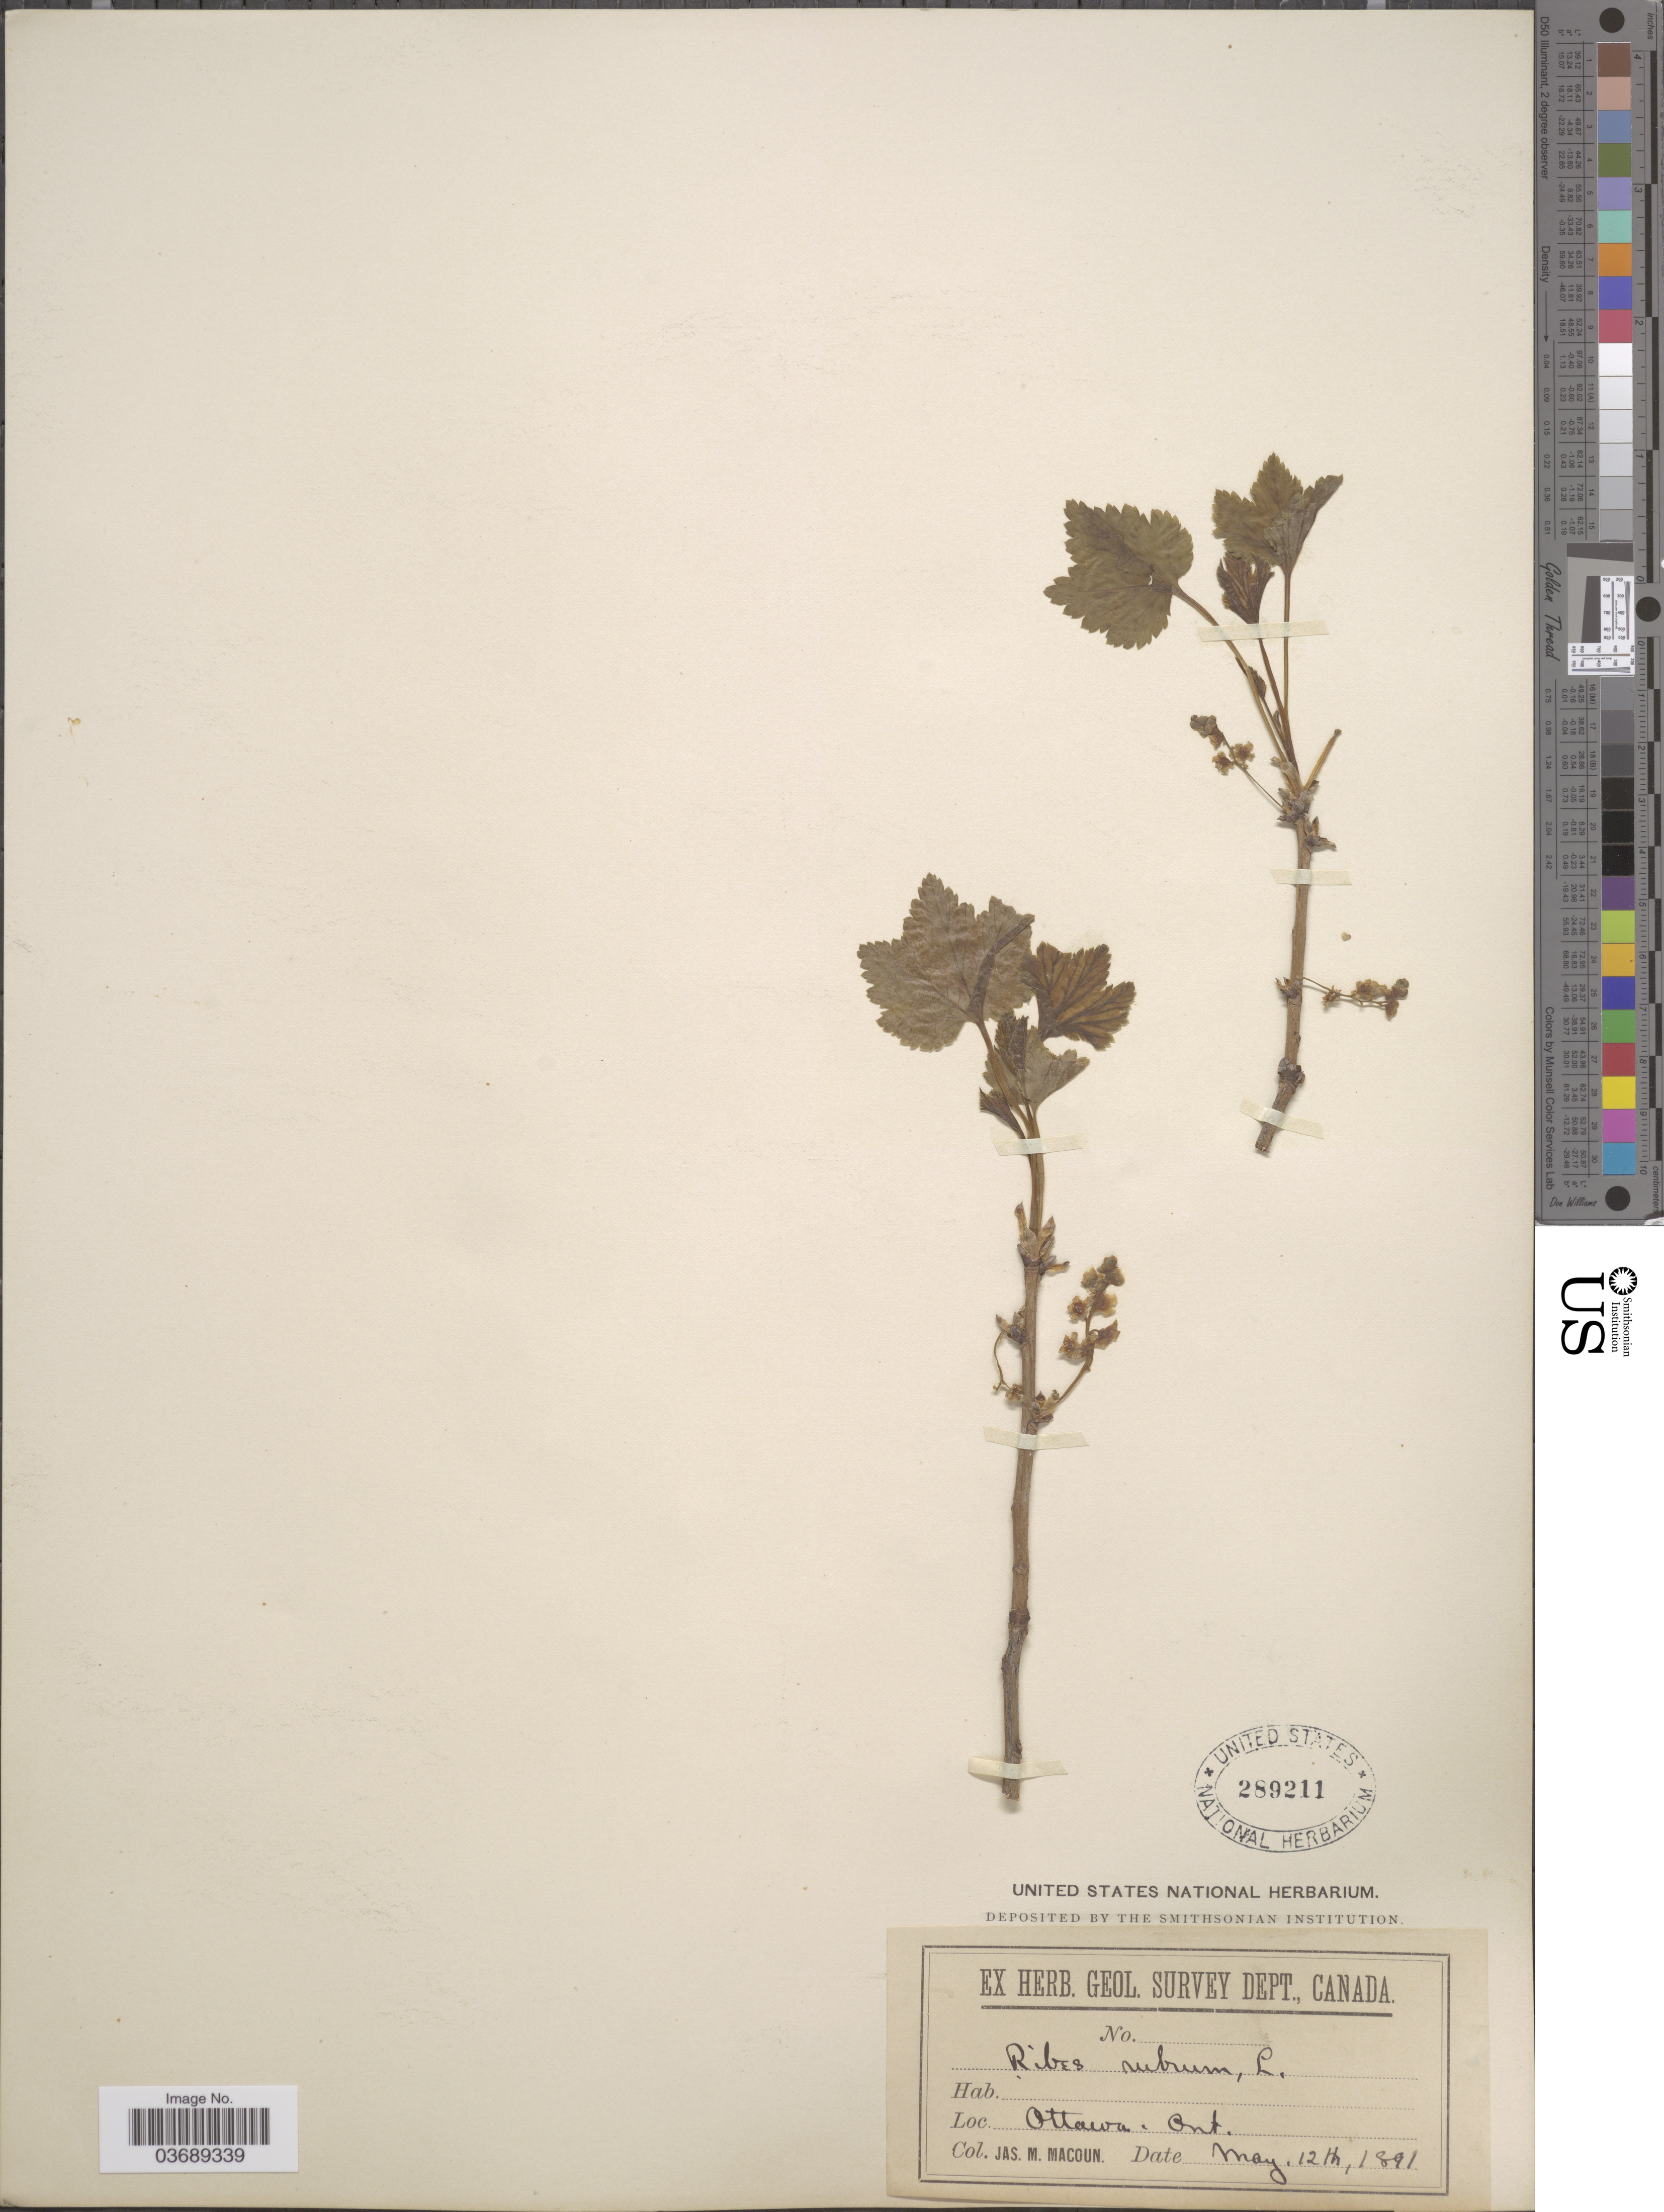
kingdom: Plantae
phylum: Tracheophyta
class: Magnoliopsida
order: Saxifragales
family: Grossulariaceae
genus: Ribes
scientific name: Ribes triste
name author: Pall.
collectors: J. M. Macoun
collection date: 1891-05-12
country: Canada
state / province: Ontario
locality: Ottawa.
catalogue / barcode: US 289211